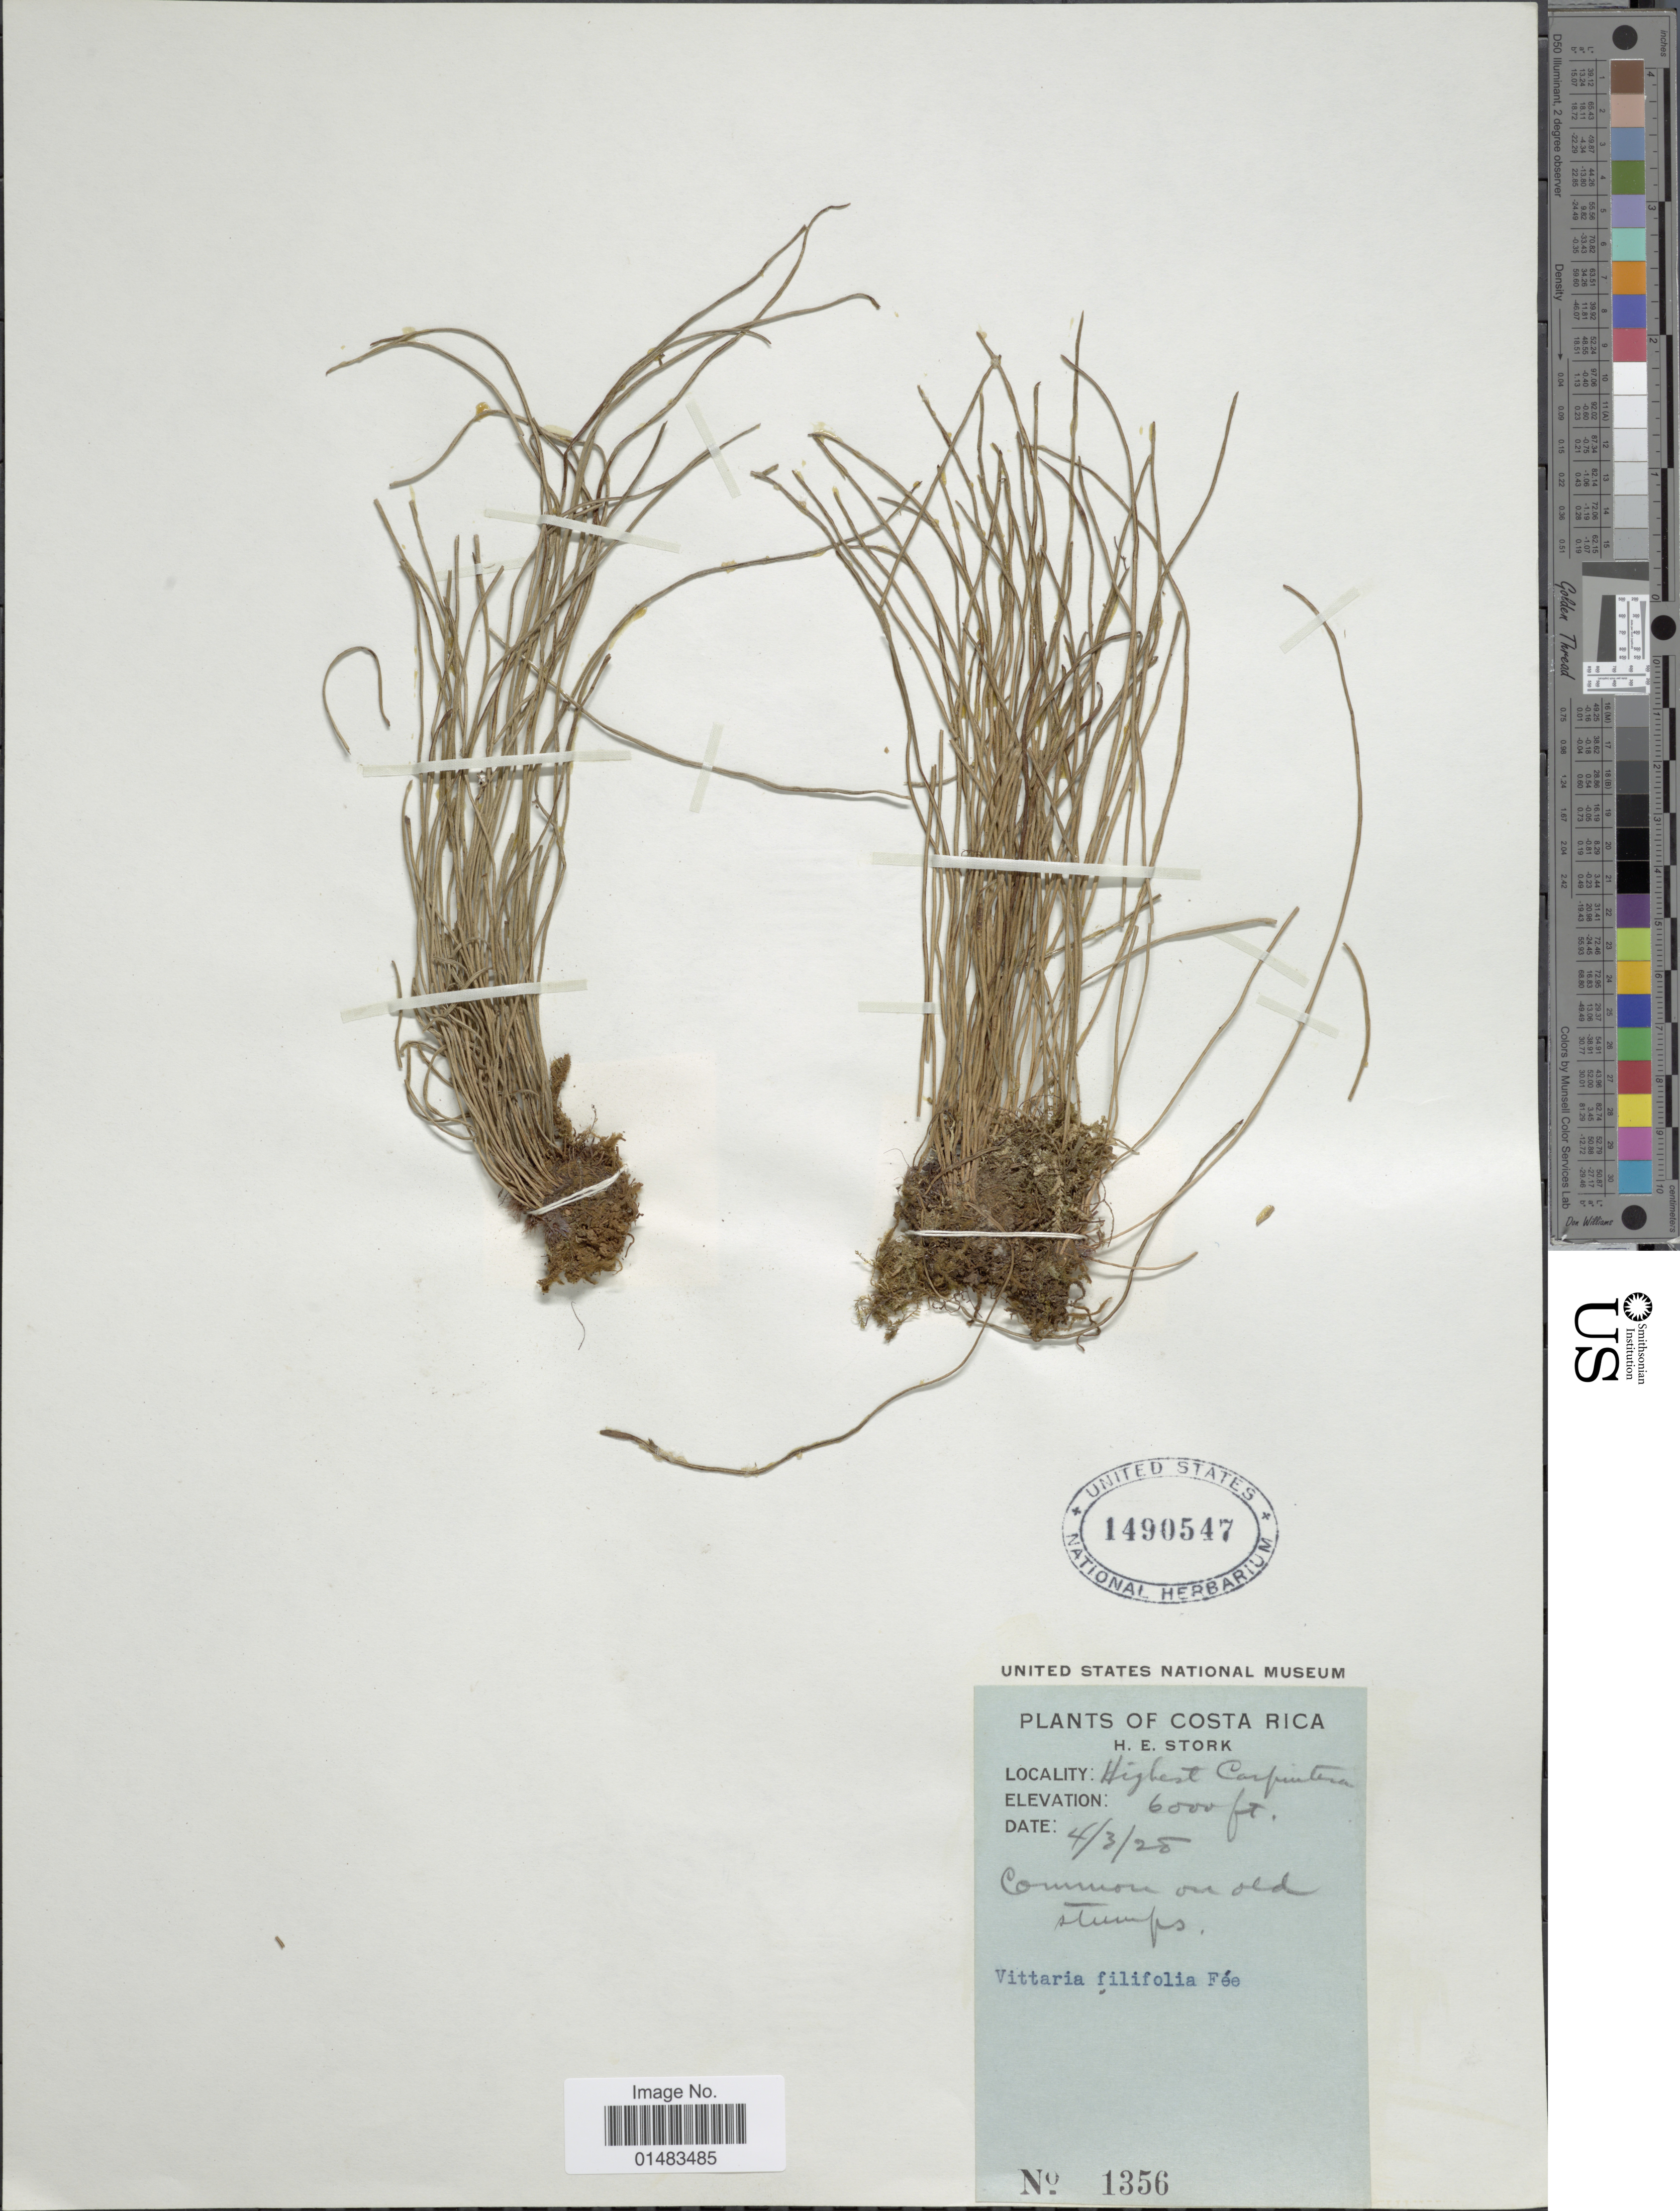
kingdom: Plantae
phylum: Tracheophyta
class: Polypodiopsida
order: Polypodiales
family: Pteridaceae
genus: Vittaria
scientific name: Vittaria graminifolia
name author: Kaulf.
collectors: H. E. Stork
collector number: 1356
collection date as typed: Transcribed d/m/y: 4/3/25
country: Costa Rica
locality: Costa Rica, Highest Carpintera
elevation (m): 1829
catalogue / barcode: US 1490547